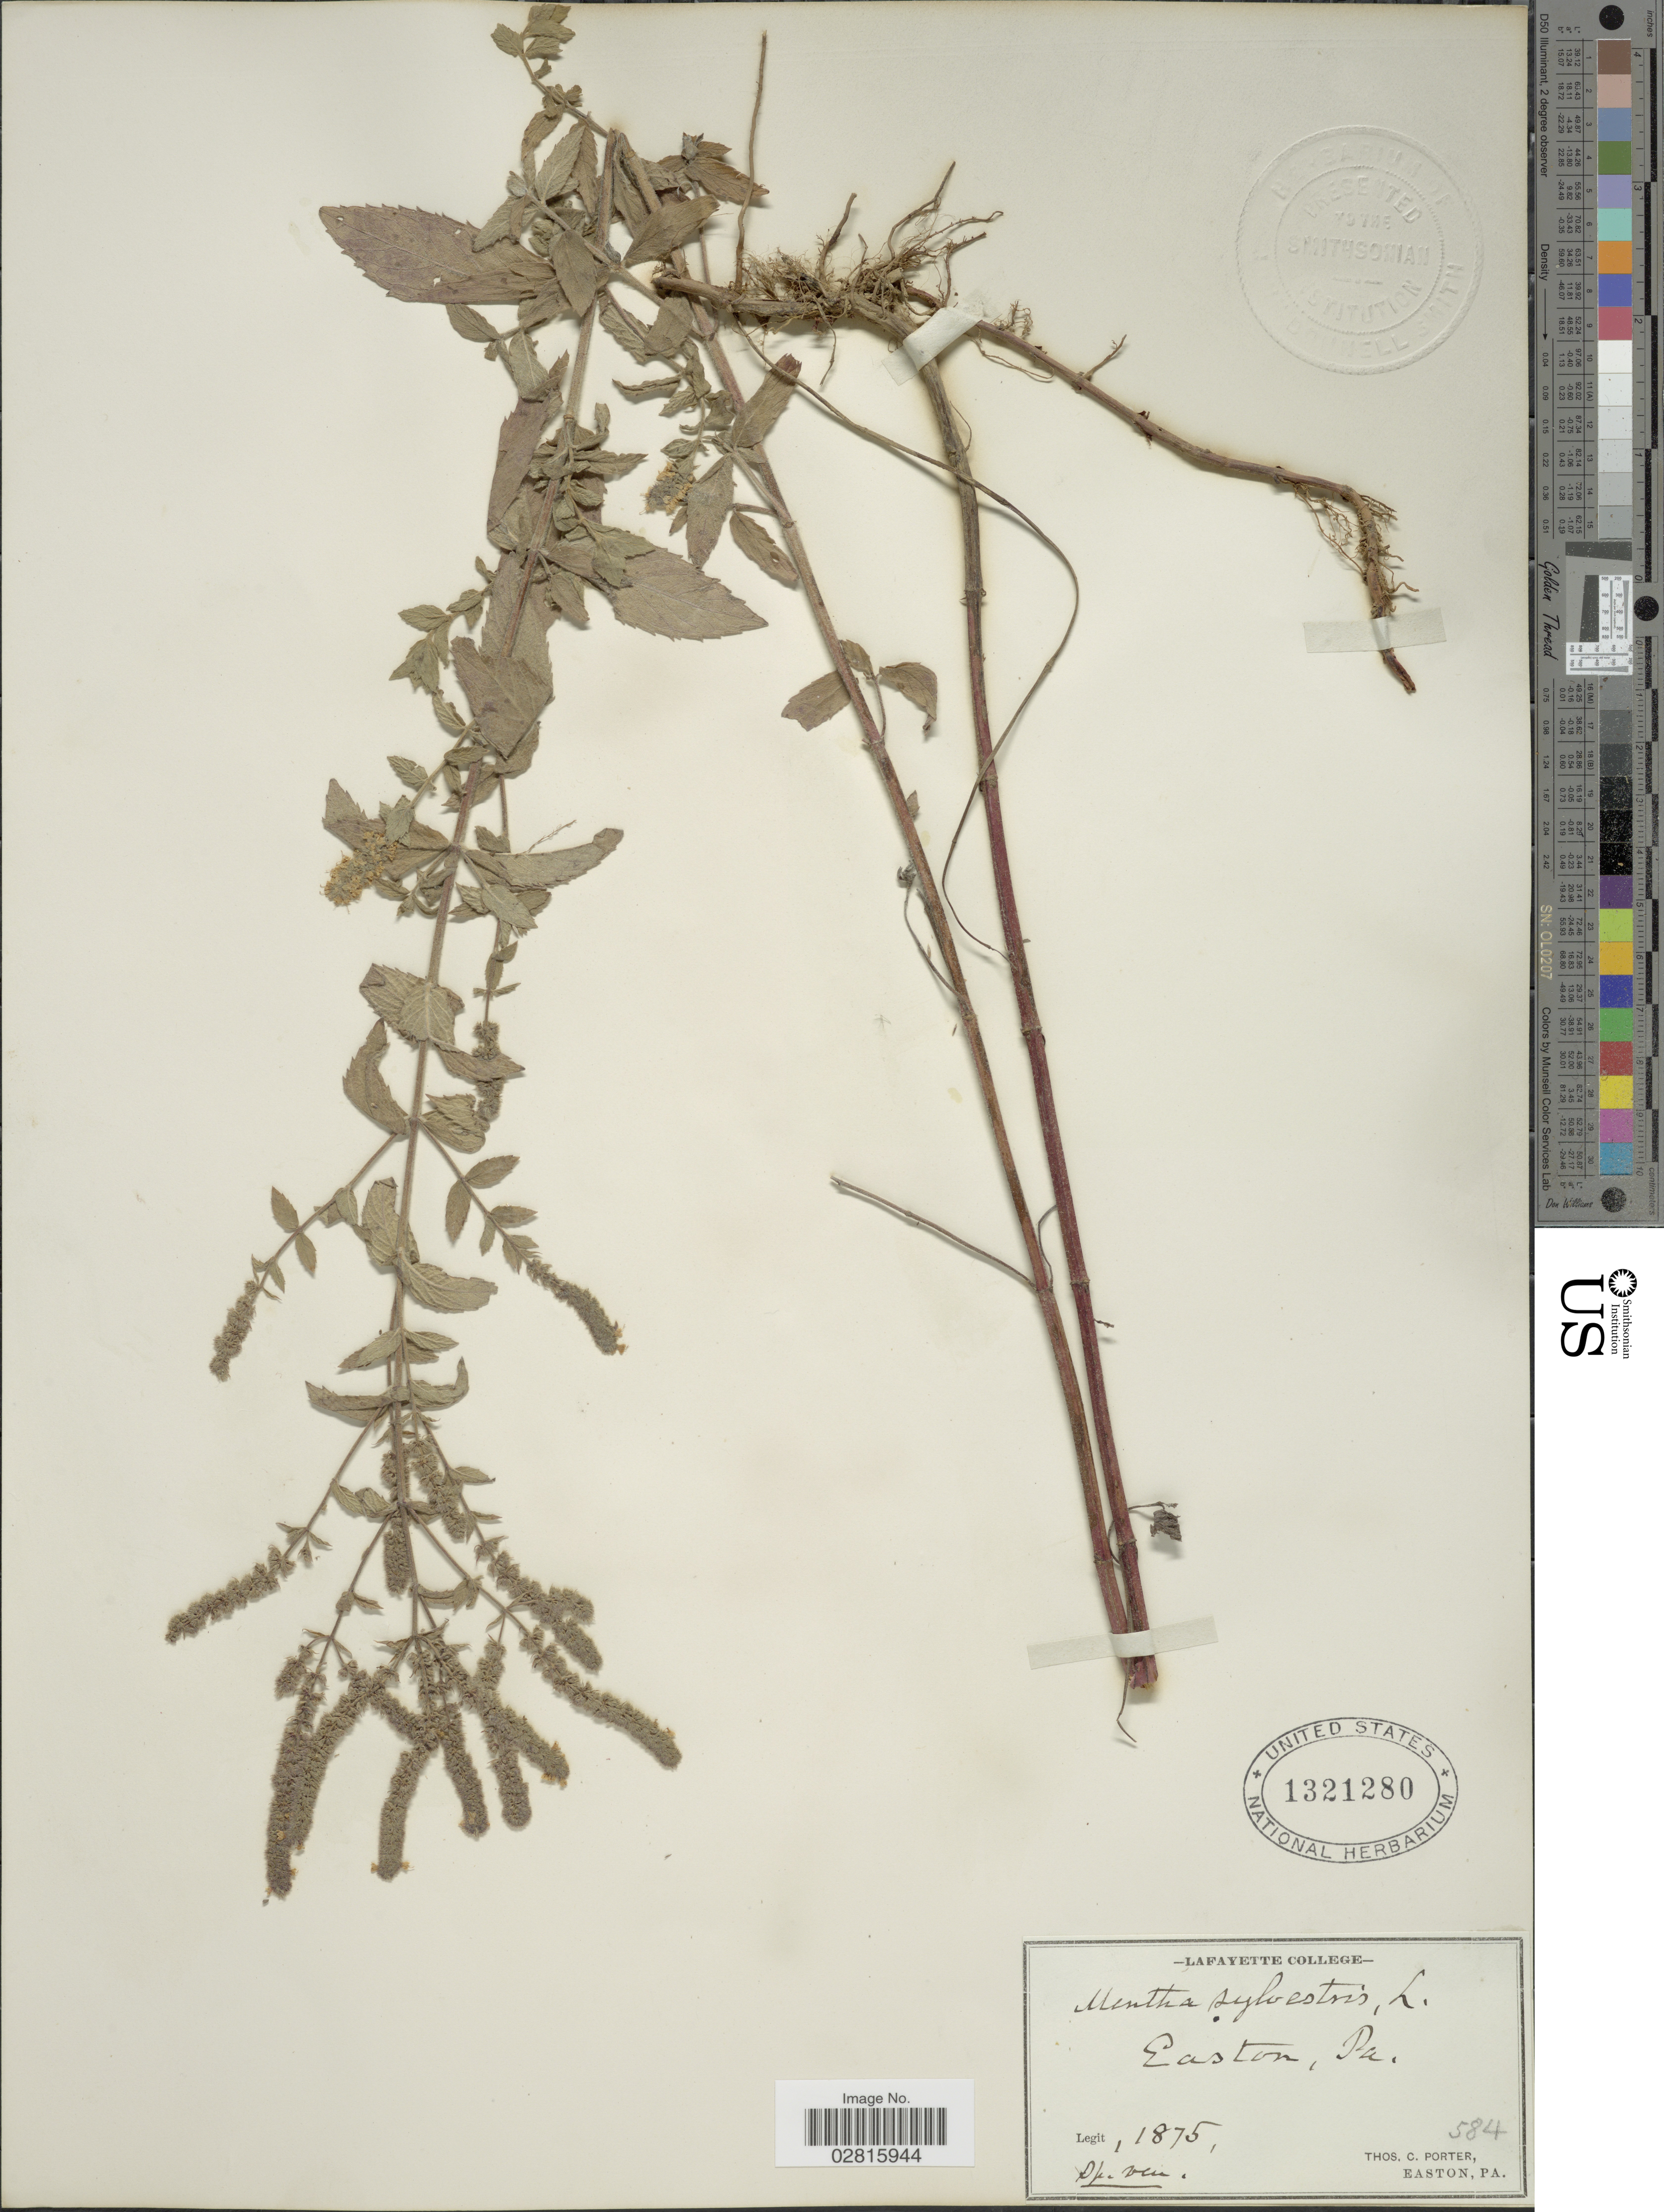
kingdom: Plantae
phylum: Tracheophyta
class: Magnoliopsida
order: Lamiales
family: Lamiaceae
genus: Mentha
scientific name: Mentha sylvestris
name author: L.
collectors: T. Porter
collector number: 584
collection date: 1875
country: United States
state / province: Pennsylvania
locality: Easton, Pa.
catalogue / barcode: US 1321280